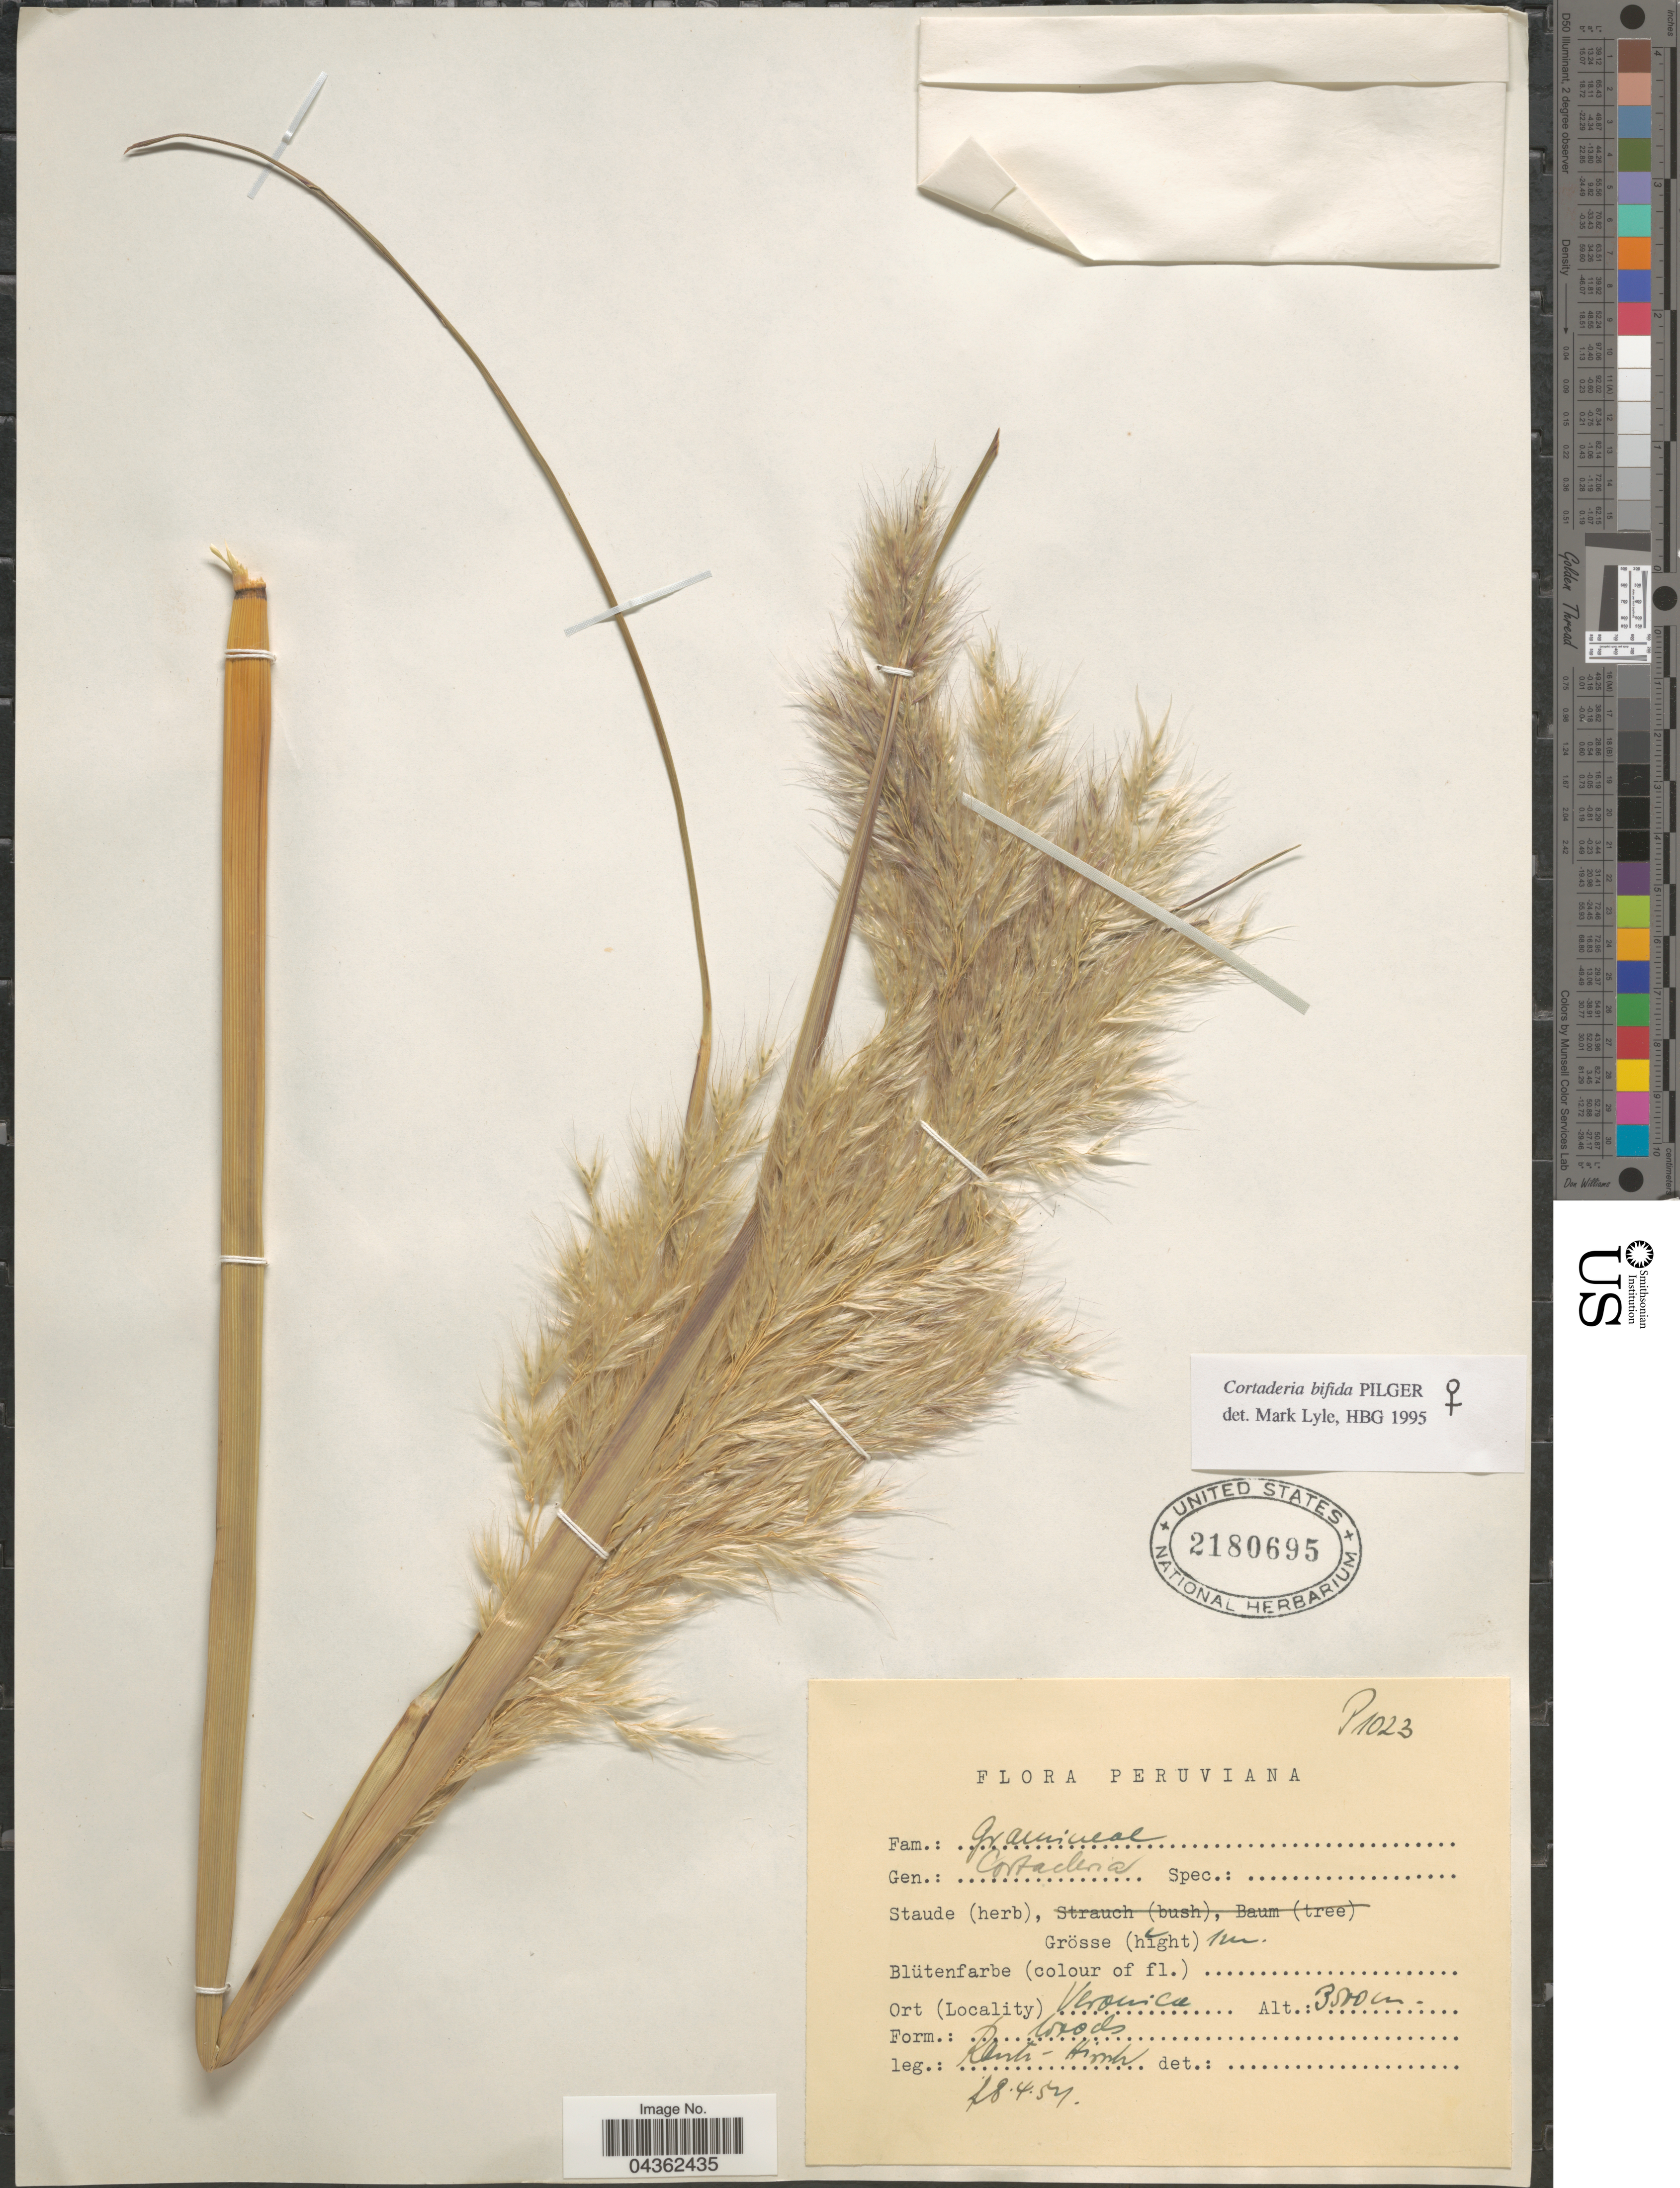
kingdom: Plantae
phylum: Tracheophyta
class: Liliopsida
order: Poales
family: Poaceae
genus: Cortaderia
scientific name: Cortaderia bifida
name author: Pilg.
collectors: W. Rauh & G. Hirsch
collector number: P1023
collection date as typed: Transcribed d/m/y: 28/4/54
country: Peru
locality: Veronica.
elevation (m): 3500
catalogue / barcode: US 2180695